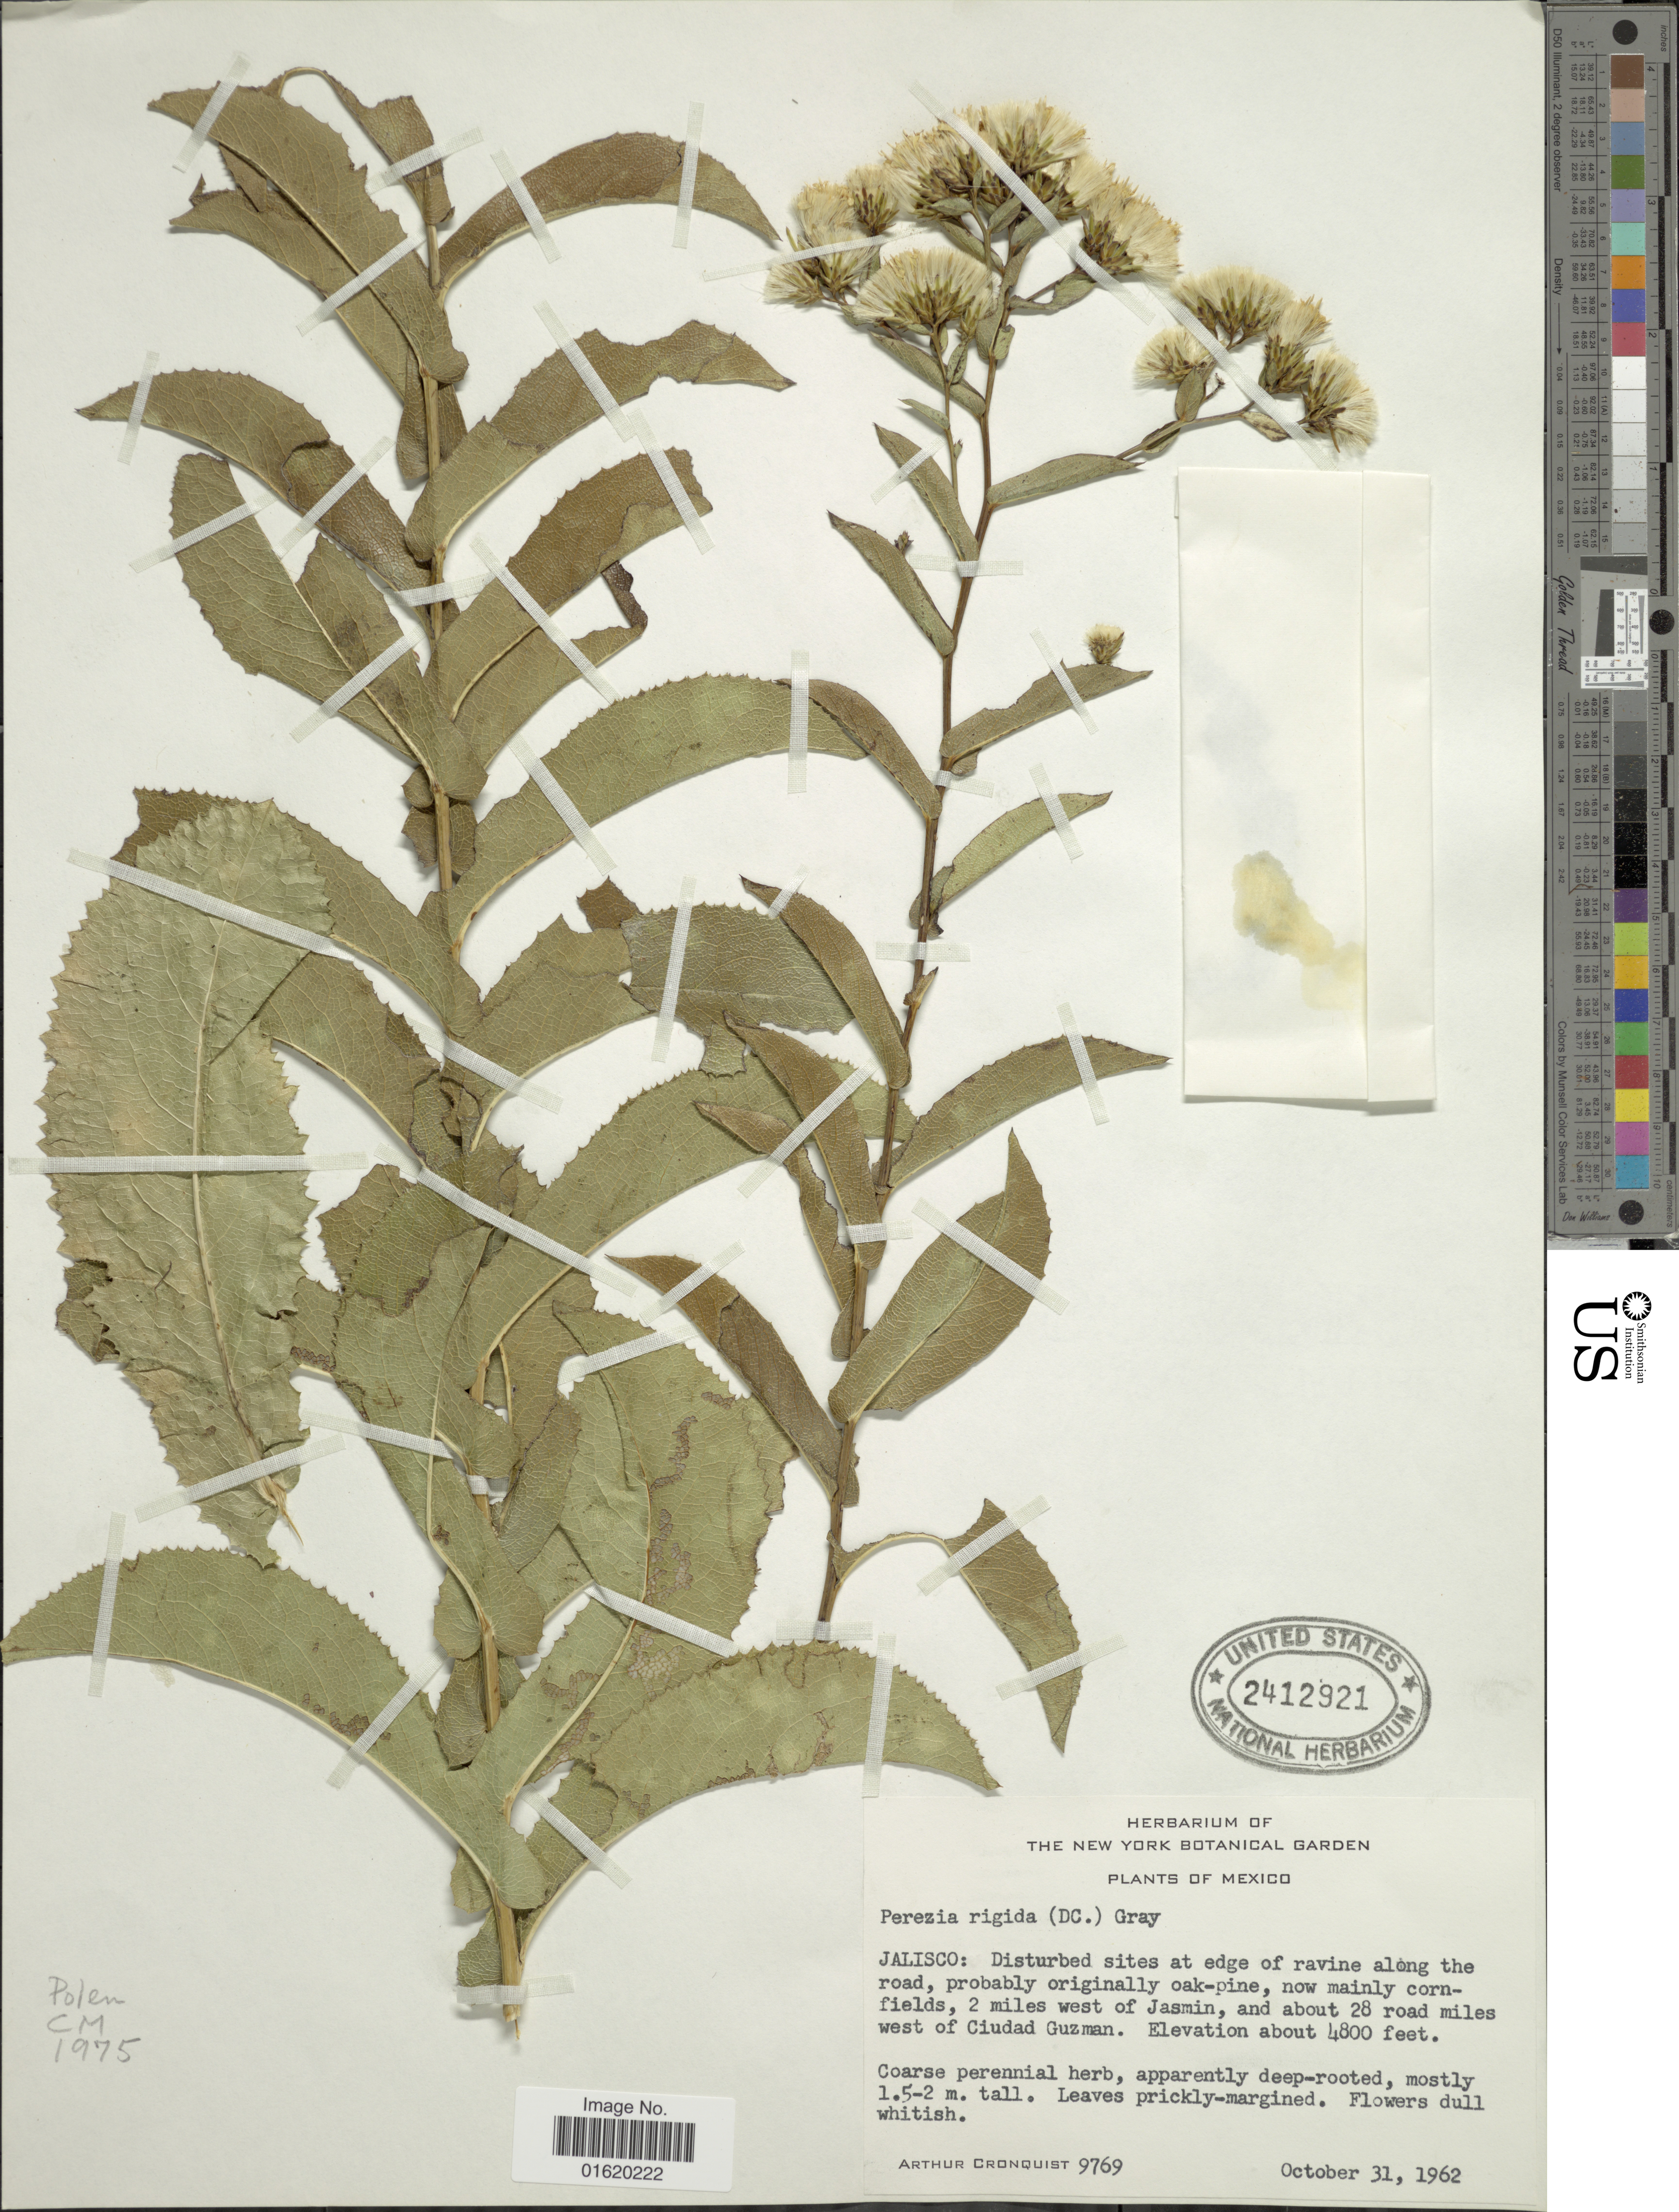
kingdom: Plantae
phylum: Tracheophyta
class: Magnoliopsida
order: Asterales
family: Asteraceae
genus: Acourtia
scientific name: Acourtia rigida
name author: DC.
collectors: A. J. Cronquist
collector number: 9769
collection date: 1962-10-31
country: Mexico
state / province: Jalisco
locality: Disturbed sites at edge of ravine along the road, probably orignally oak-pine, now mainly corn-fields, 2 miles west of Jasmin, and about 28 road miles west of Ciudad Guzman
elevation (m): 1463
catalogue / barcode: US 2412921